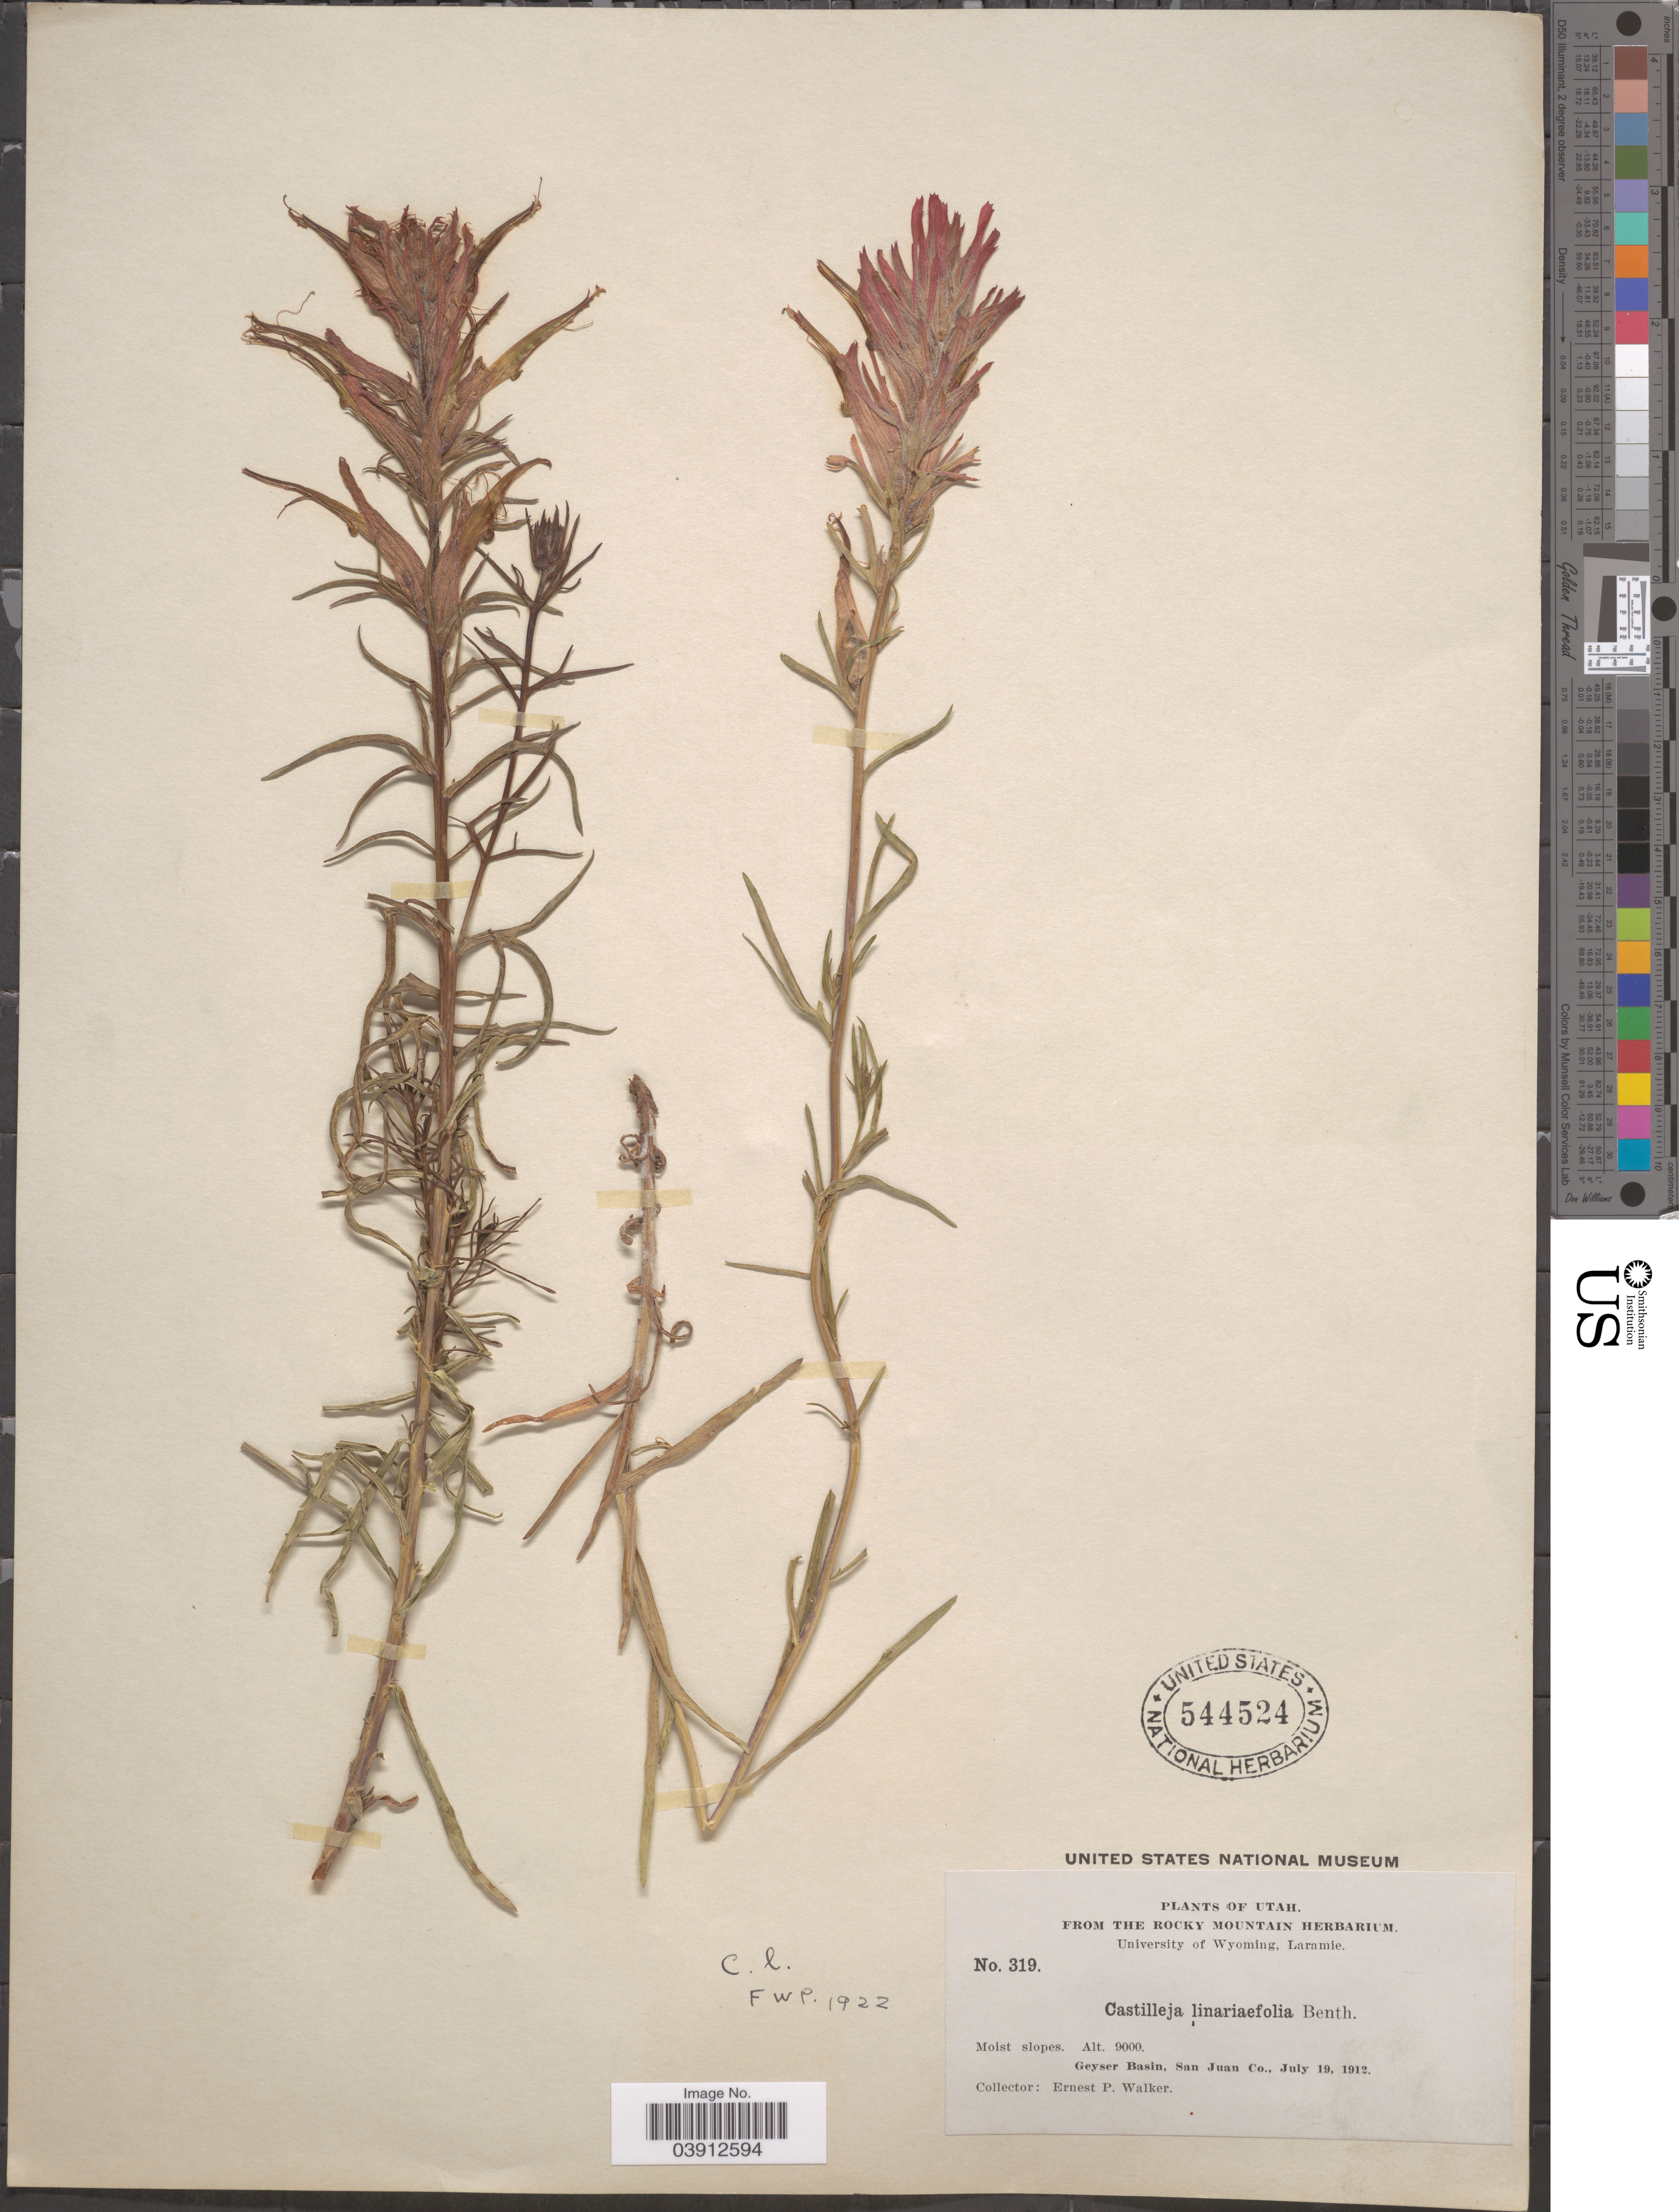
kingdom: Plantae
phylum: Tracheophyta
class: Magnoliopsida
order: Lamiales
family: Orobanchaceae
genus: Castilleja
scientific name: Castilleja linariifolia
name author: Benth.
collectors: E. P. Walker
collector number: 319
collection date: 1912-07-19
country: United States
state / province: Utah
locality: Geyser Basin, San Juan Co.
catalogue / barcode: US 544524